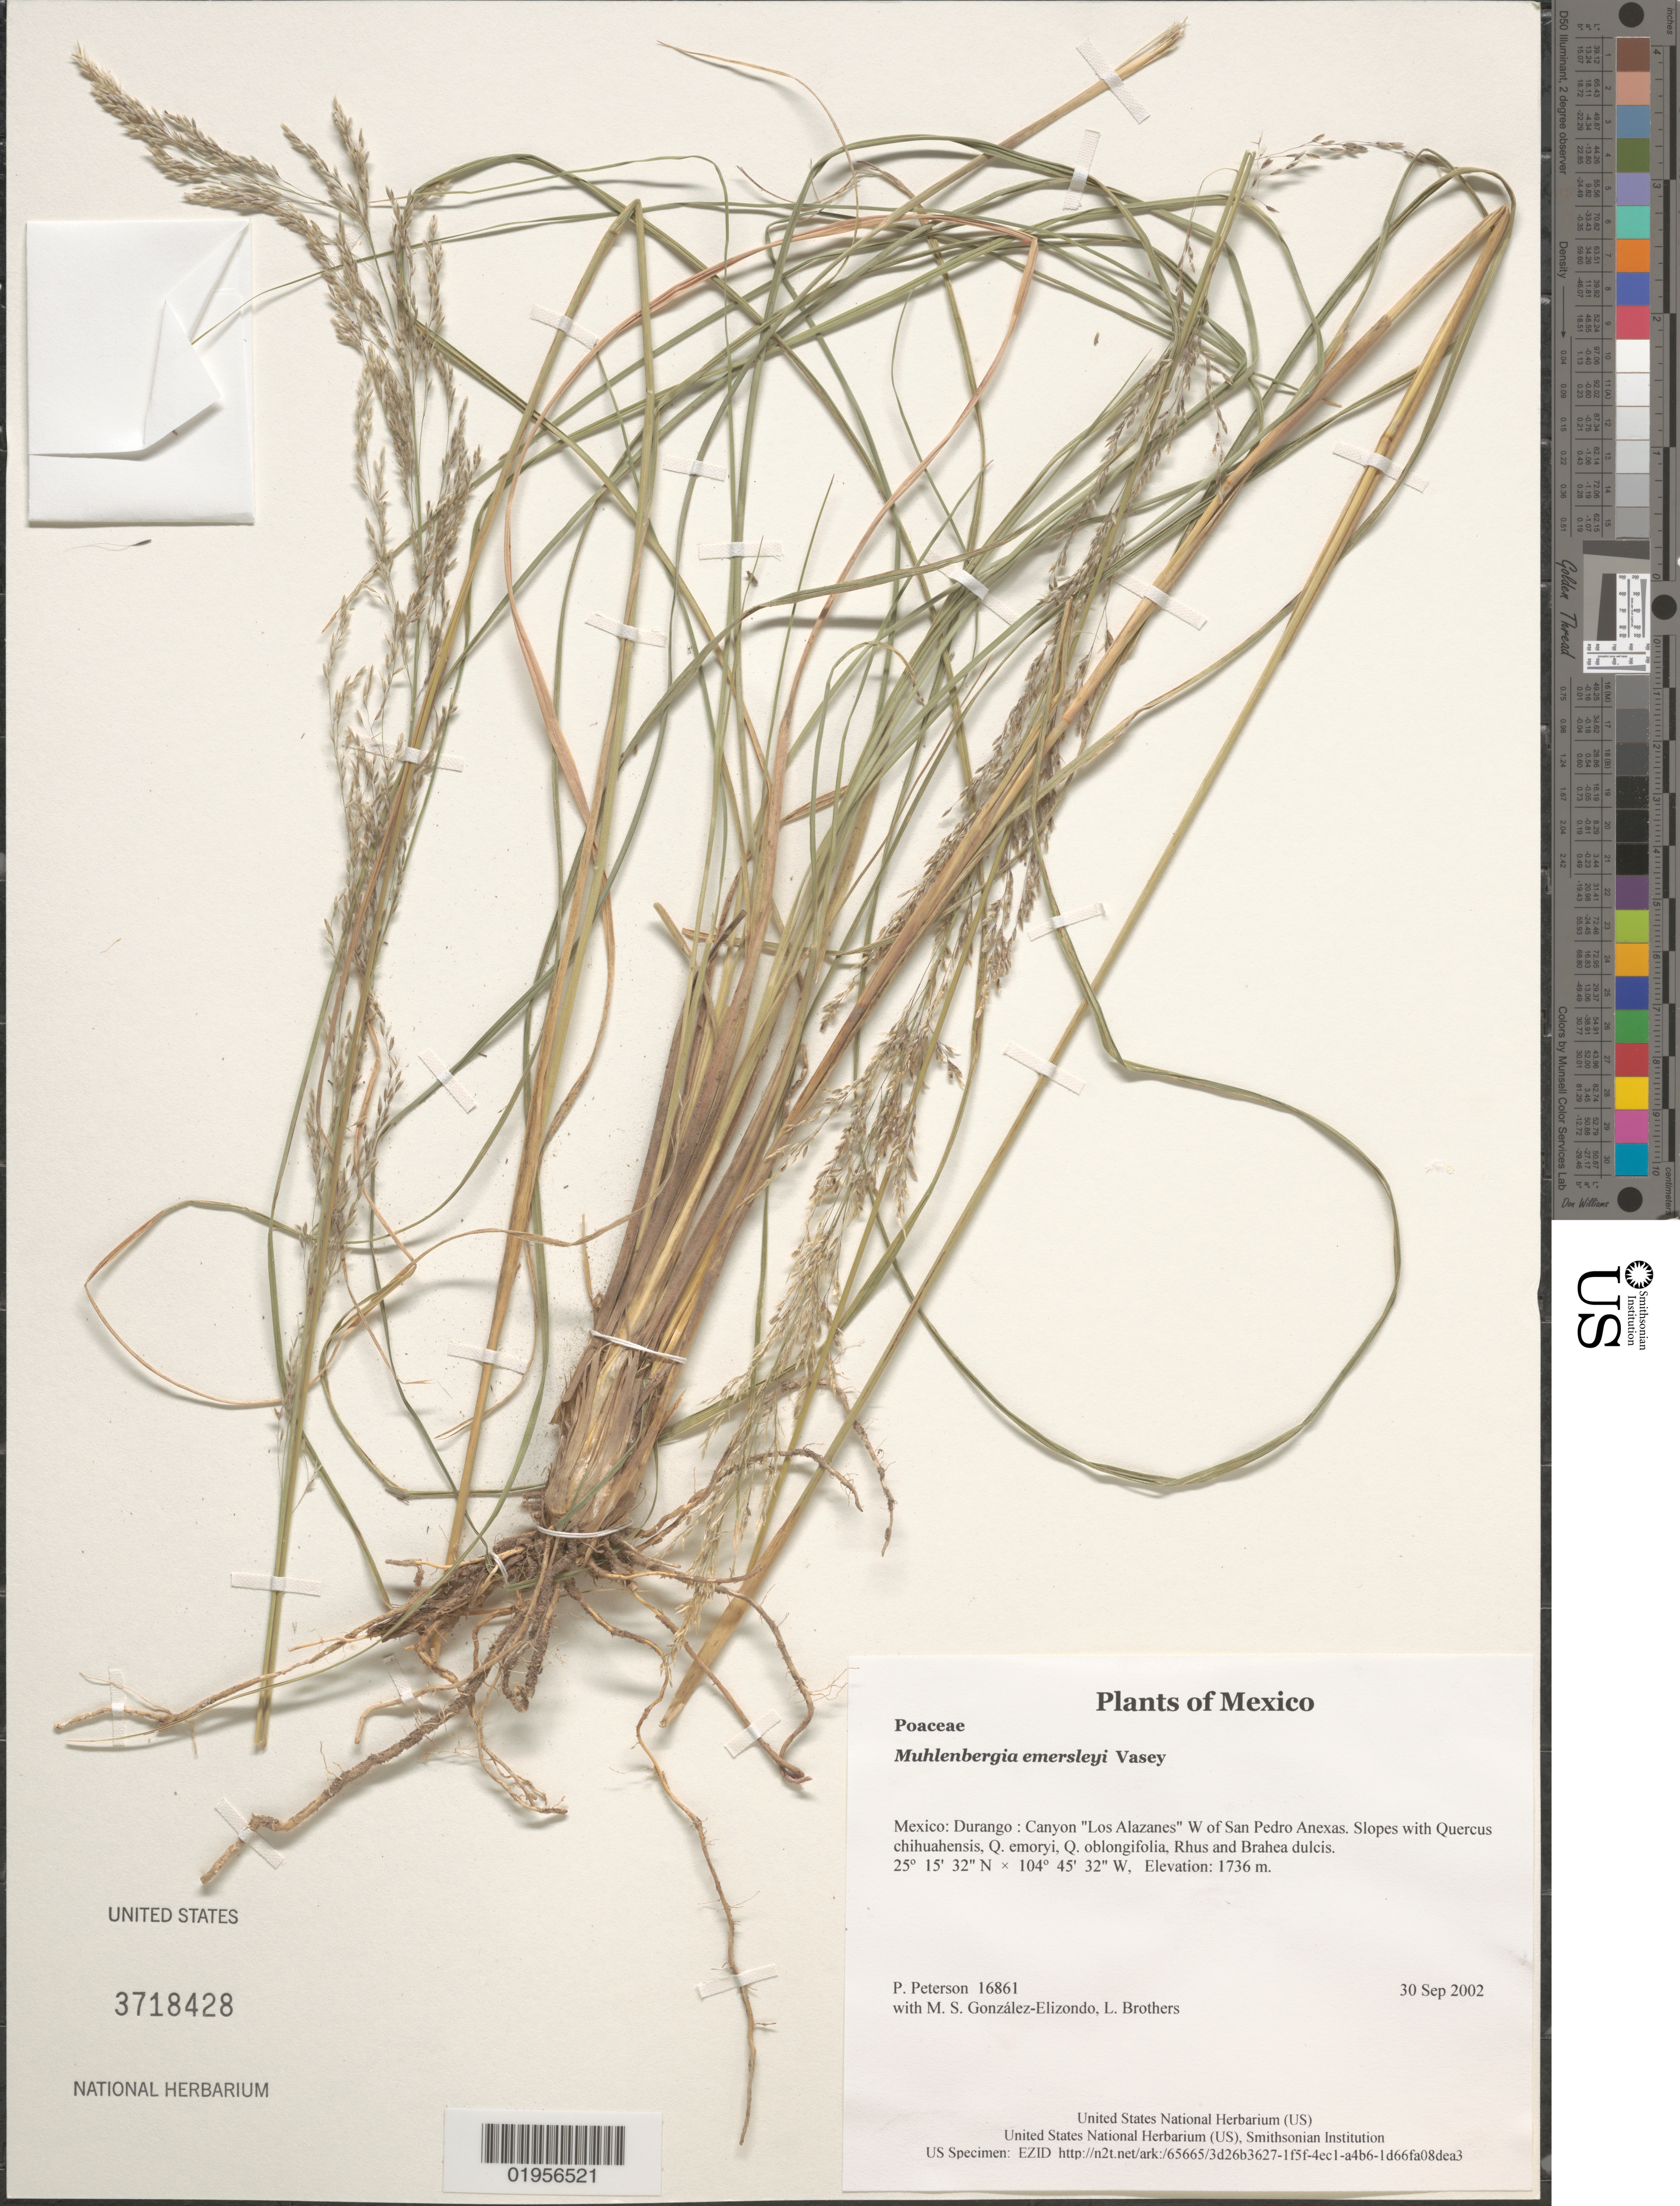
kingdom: Plantae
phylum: Tracheophyta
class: Liliopsida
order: Poales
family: Poaceae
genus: Muhlenbergia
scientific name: Muhlenbergia emersleyi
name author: Vasey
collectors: P. M. Peterson, M. S. González-Elizondo & L. E. Brothers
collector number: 16861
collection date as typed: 30 Sep 2002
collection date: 2002-09-30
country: Mexico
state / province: Durango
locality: Canyon "Los Alazanes" W of San Pedro Anexas. Slopes with Quercus chihuahensis, Q. emoryi, Q. oblongifolia, Rhus and Brahea dulcis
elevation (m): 1736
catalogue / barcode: US 3718428